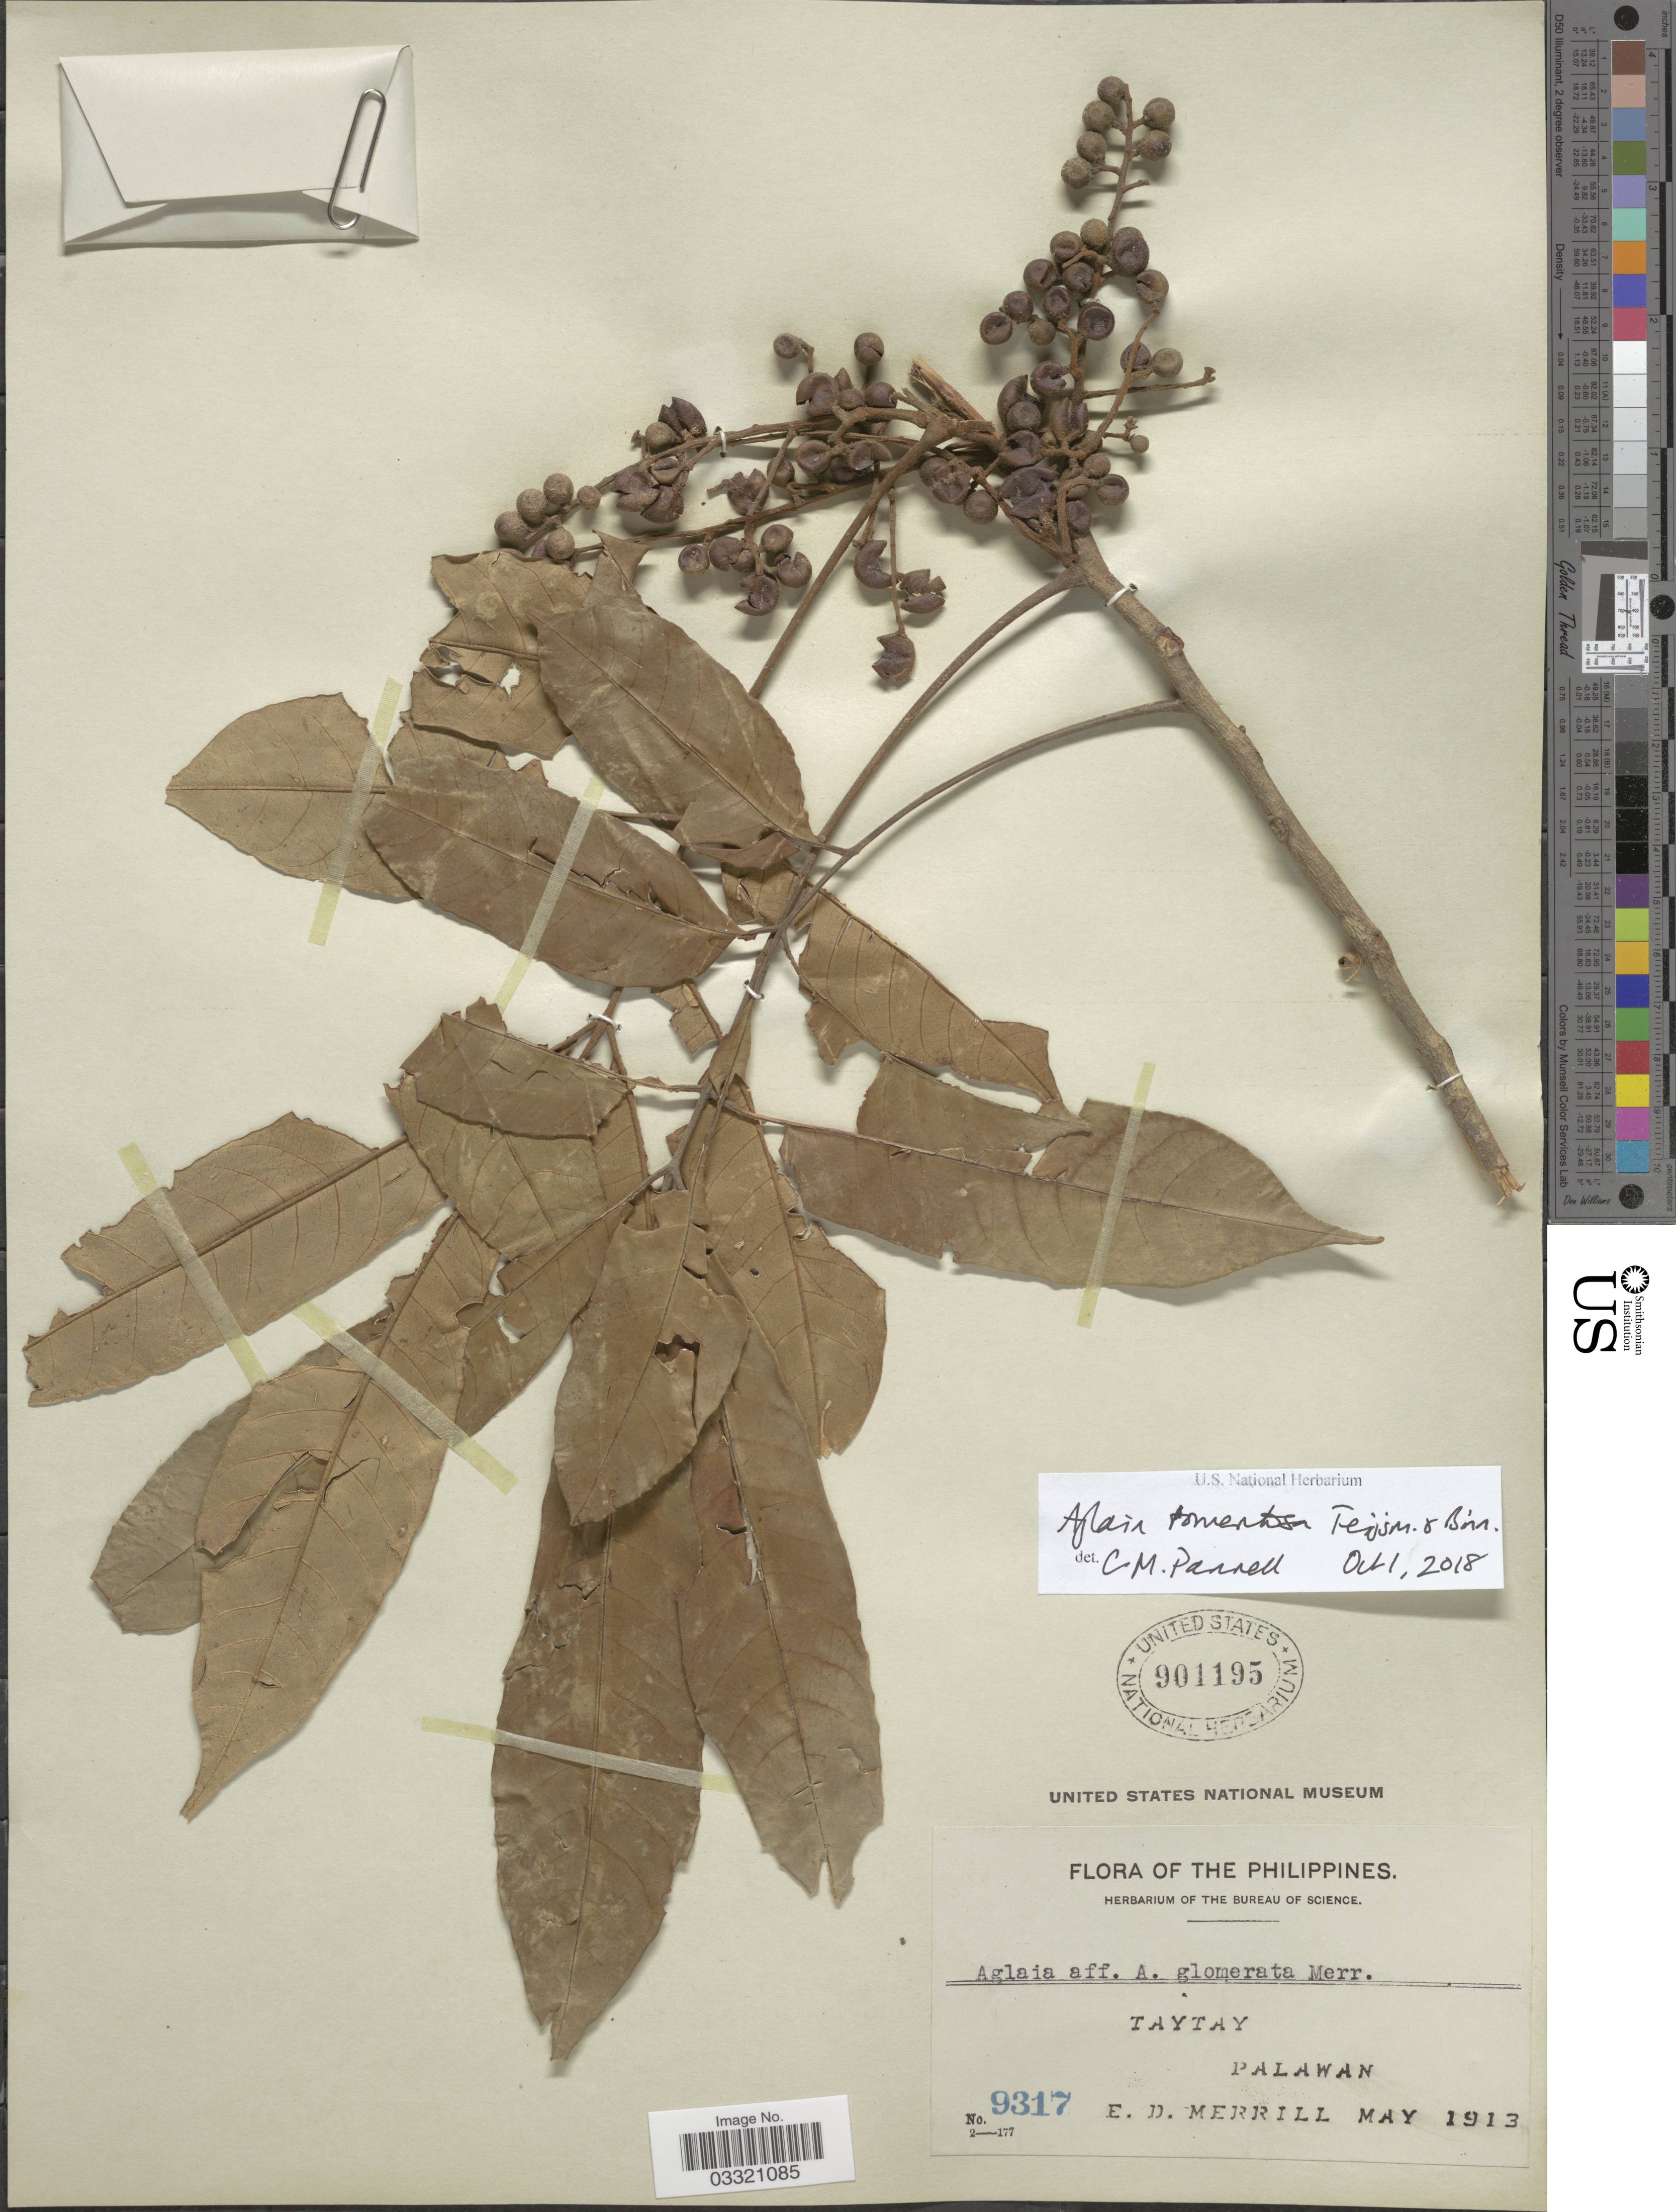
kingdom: Plantae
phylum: Tracheophyta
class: Magnoliopsida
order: Sapindales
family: Meliaceae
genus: Aglaia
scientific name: Aglaia tomentosa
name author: Teijsm. & Binn.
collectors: E. D. Merrill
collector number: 9317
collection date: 1913-05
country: Philippines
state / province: Mimaropa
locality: Taytay. Palawan.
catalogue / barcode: US 901195